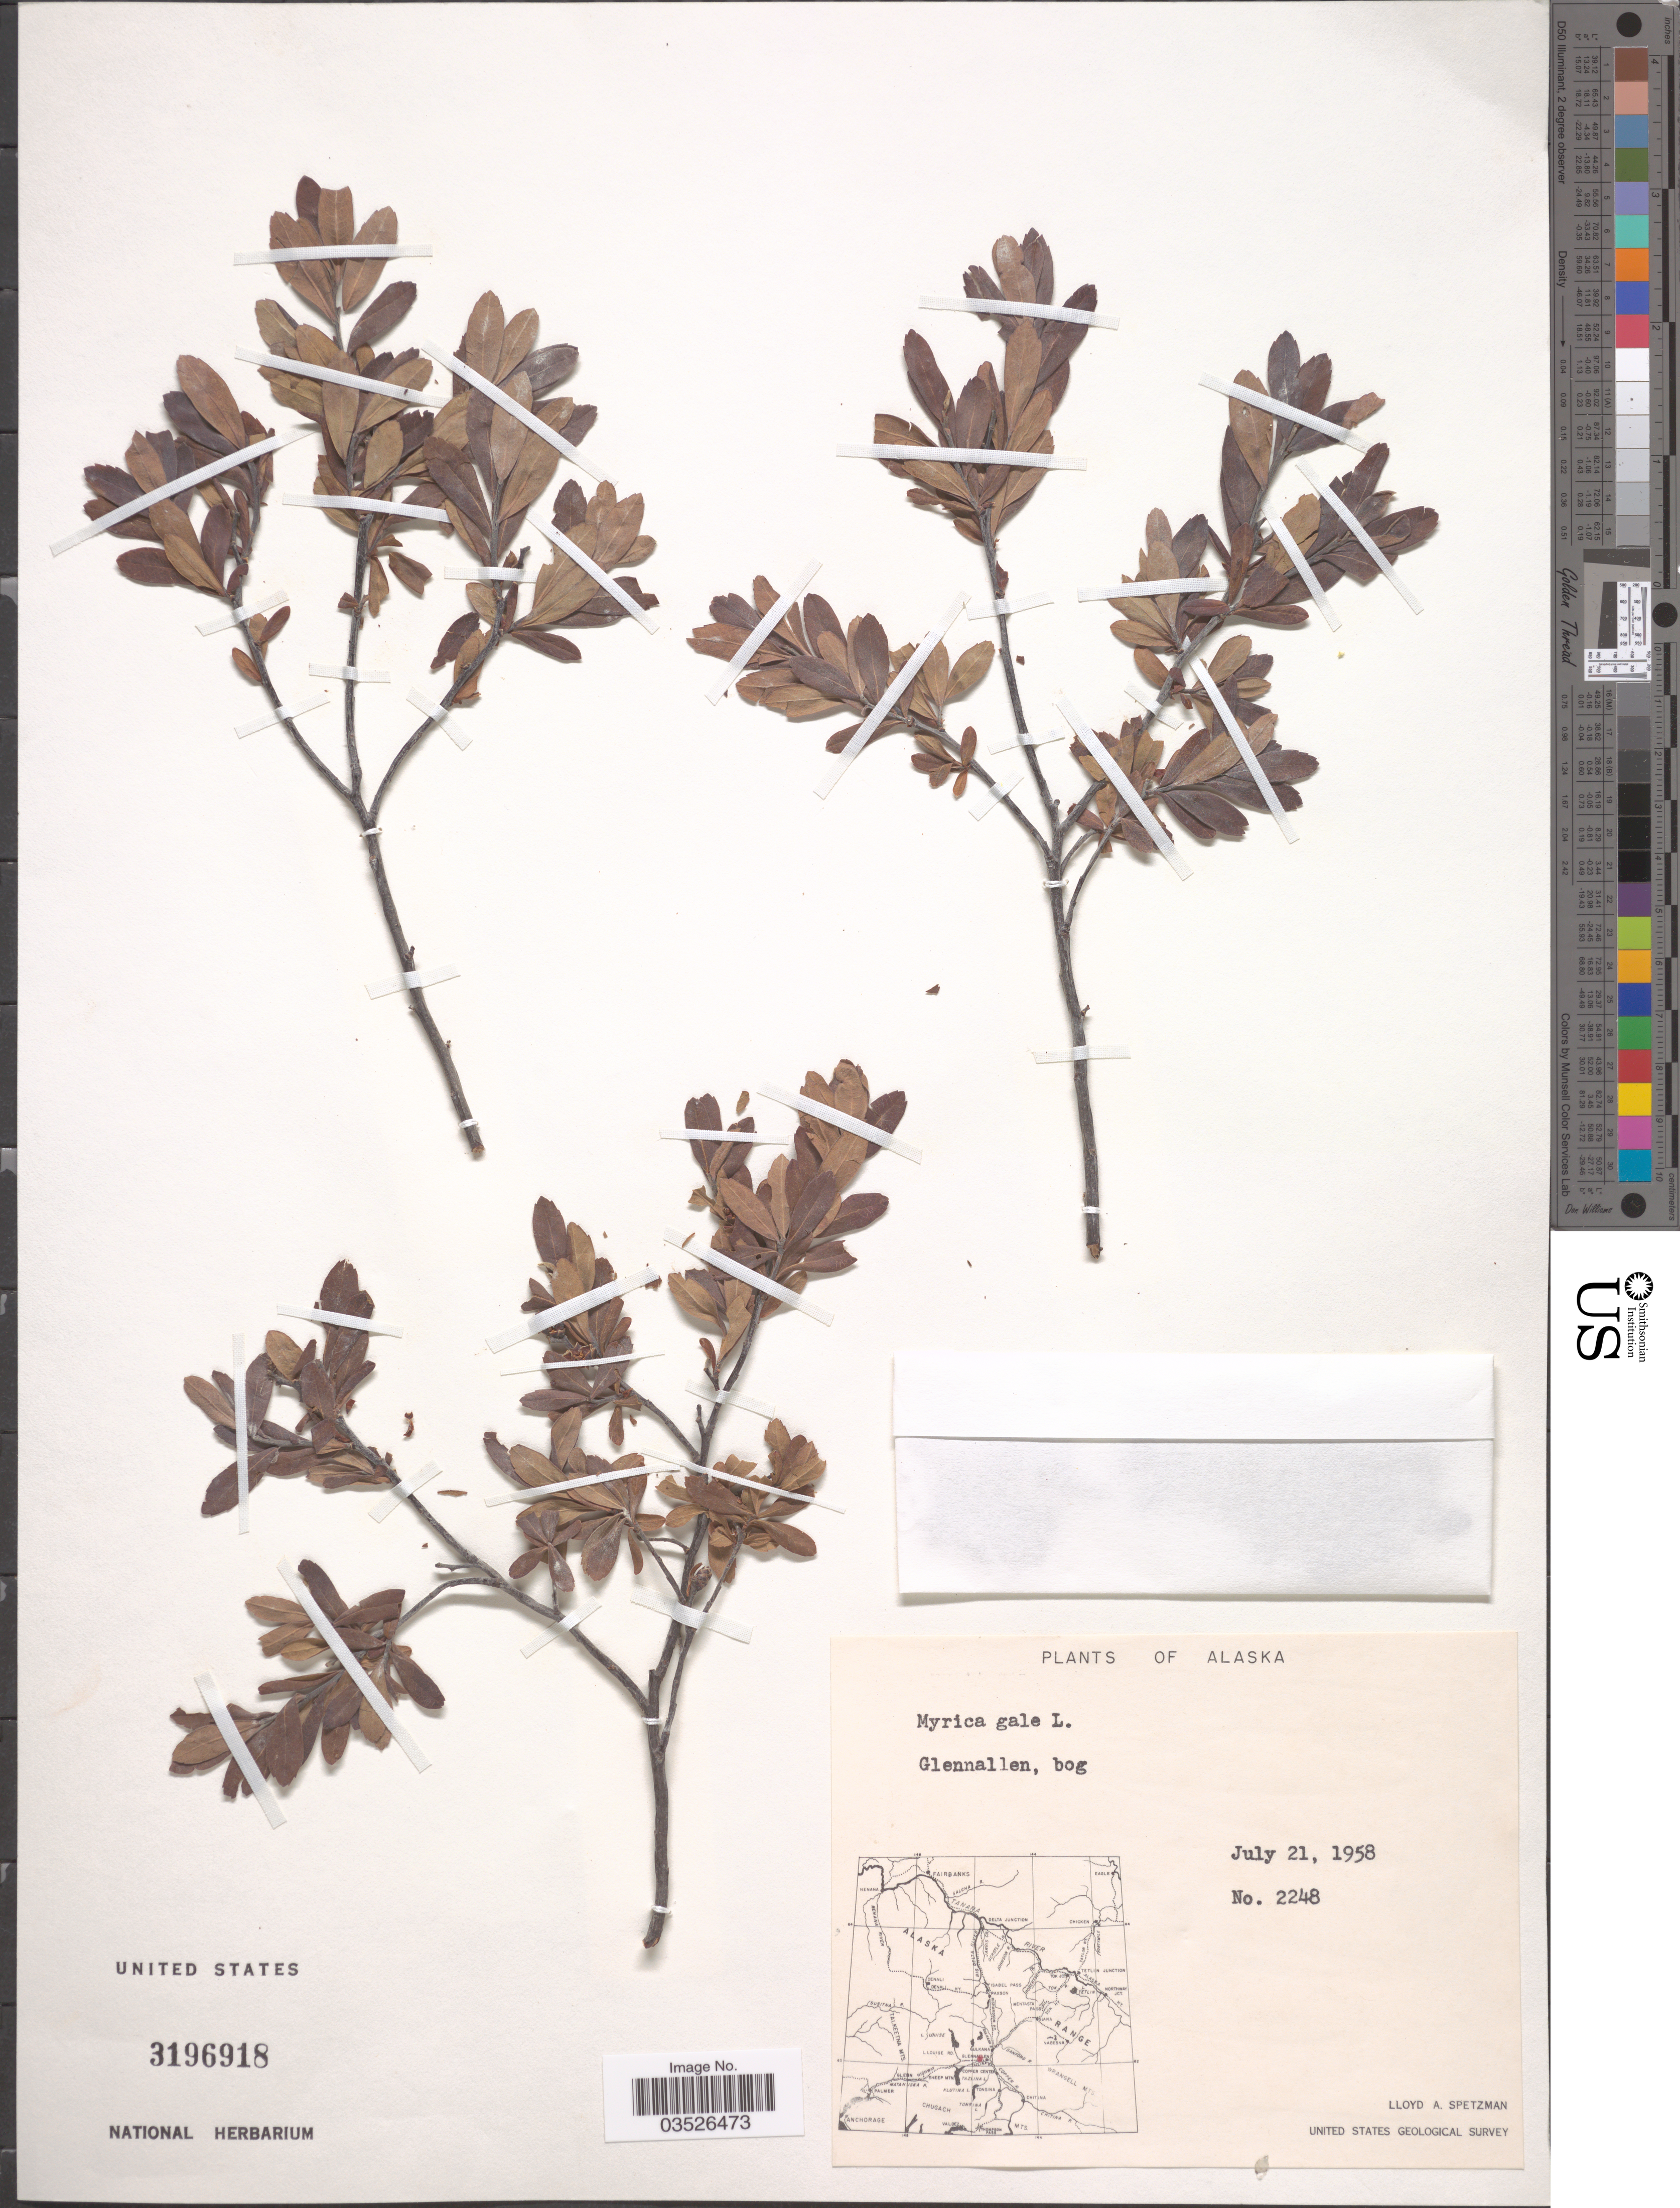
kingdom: Plantae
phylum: Tracheophyta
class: Magnoliopsida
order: Fagales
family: Myricaceae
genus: Myrica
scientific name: Myrica gale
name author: L.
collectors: L. Spetzman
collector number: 2248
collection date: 1958-07-21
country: United States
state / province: Alaska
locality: Glennallen.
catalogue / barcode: US 3196918